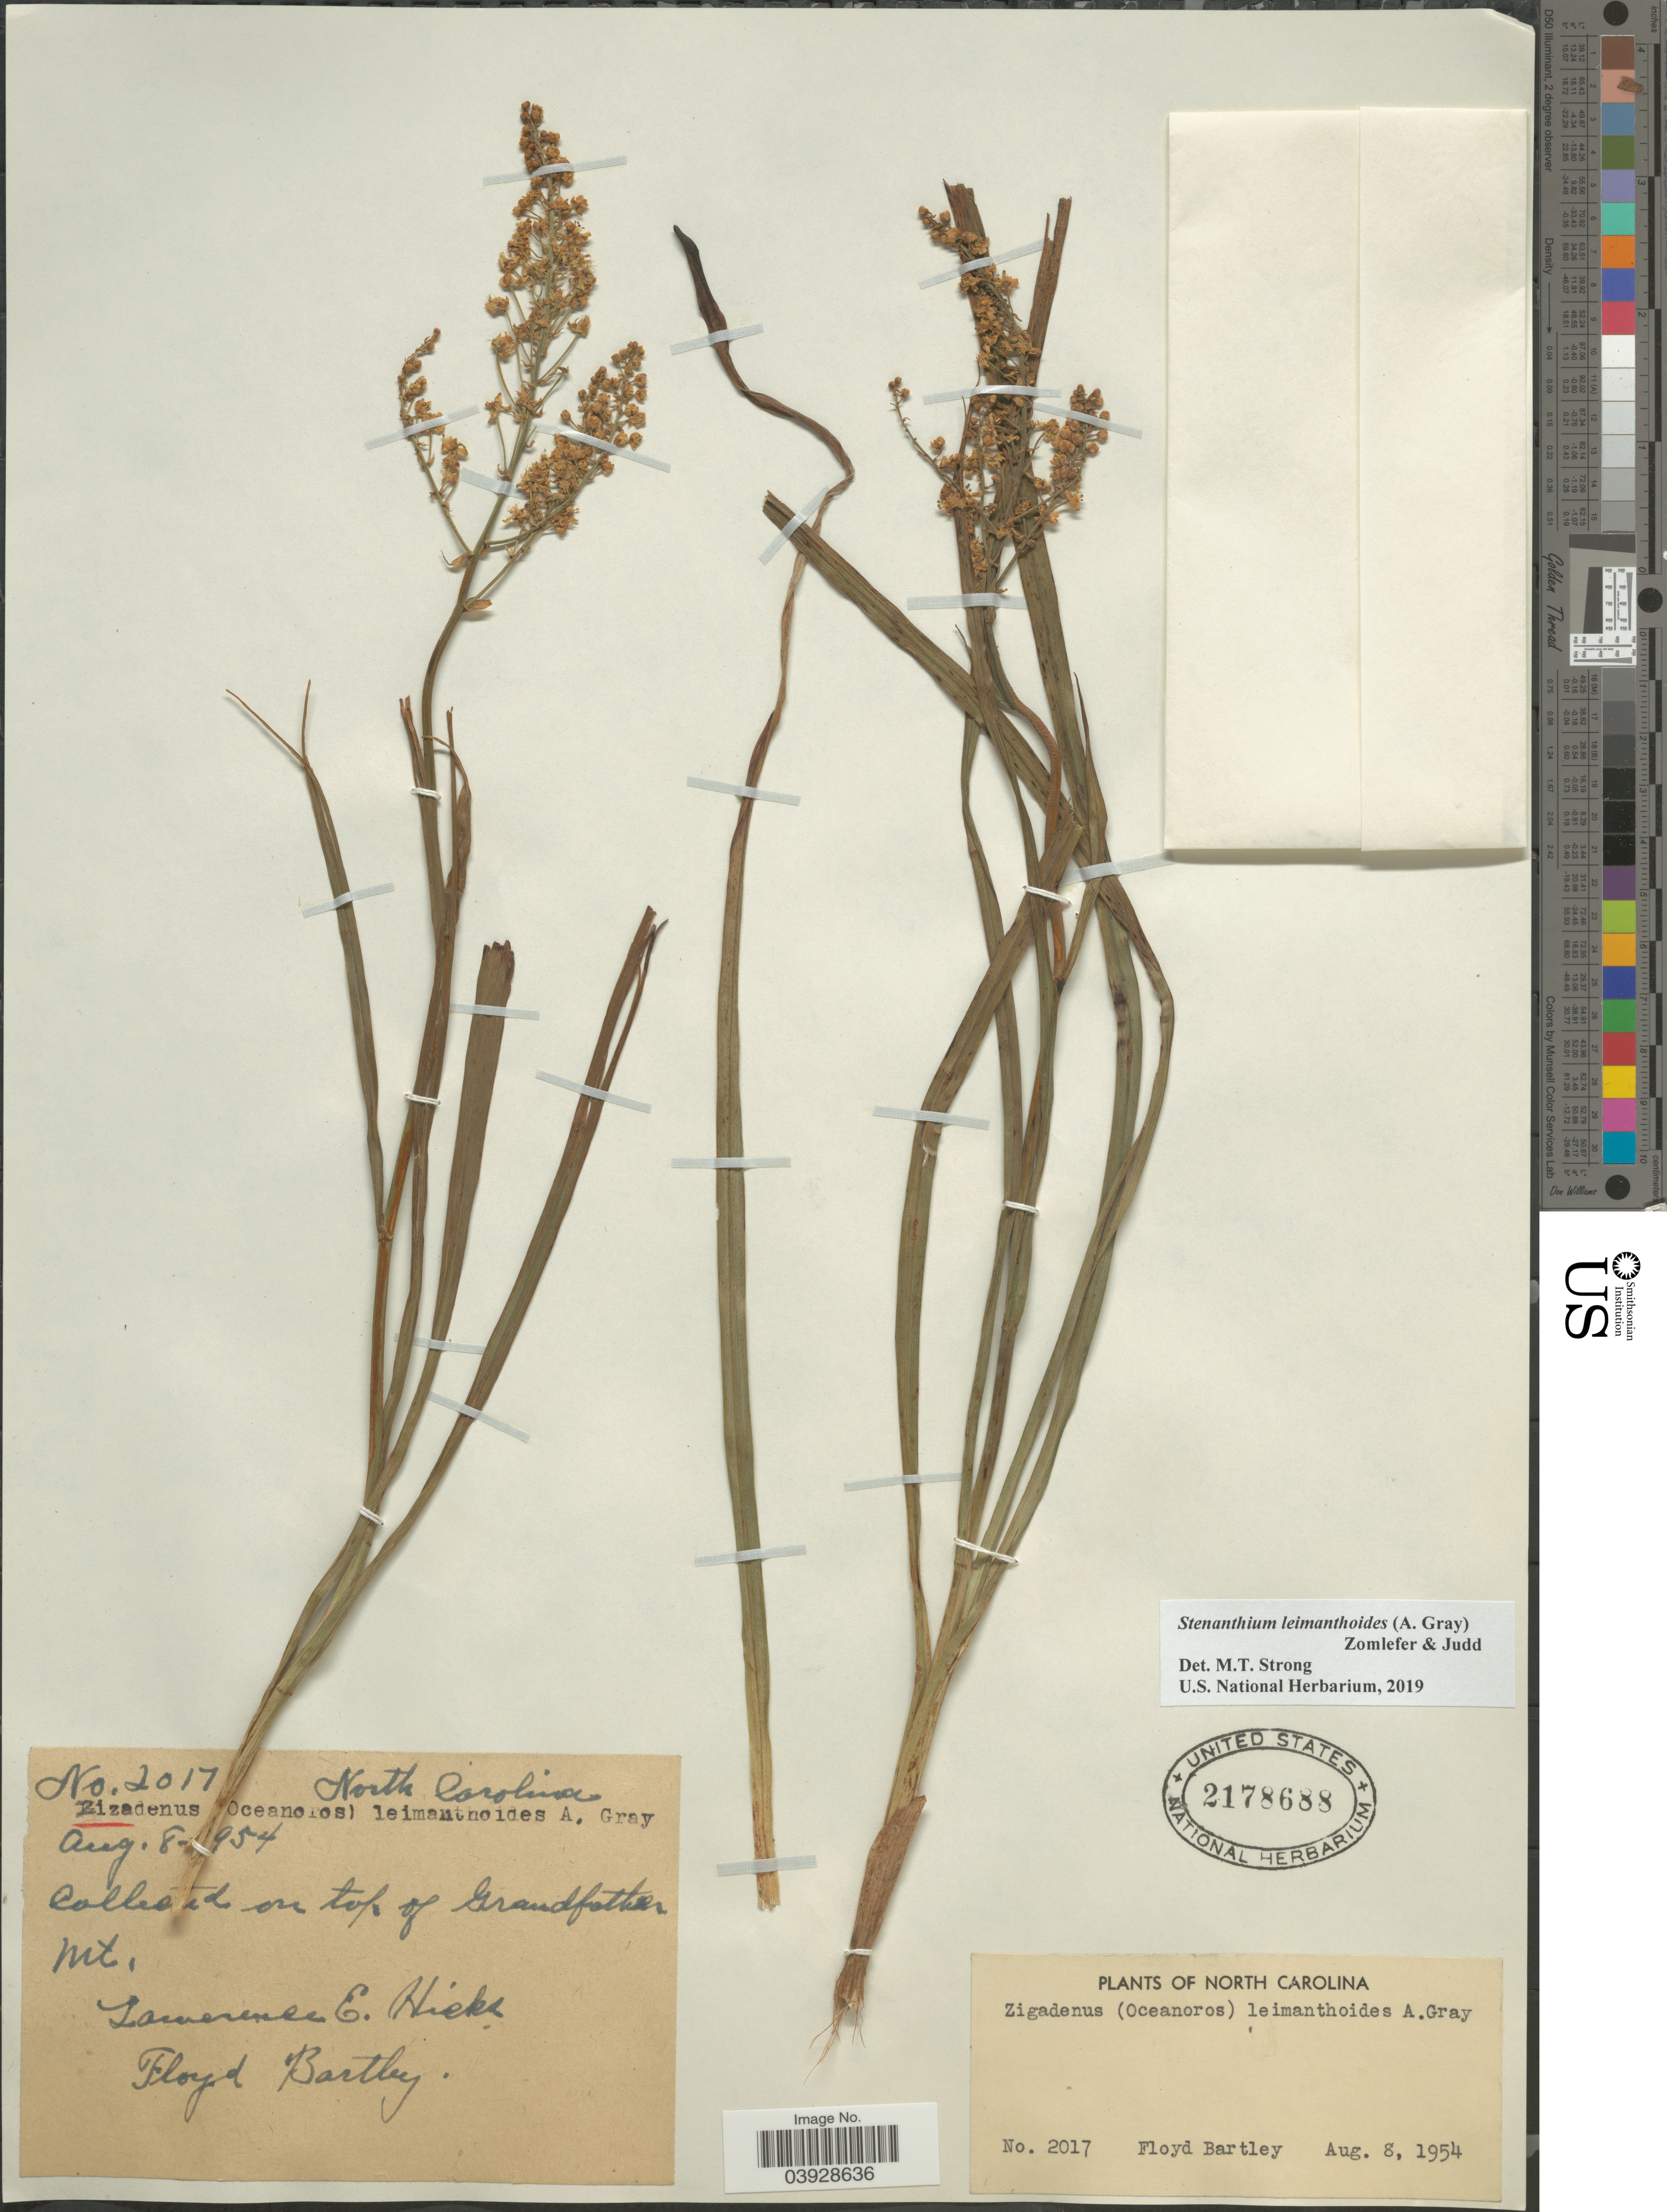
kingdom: Plantae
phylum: Tracheophyta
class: Liliopsida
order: Liliales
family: Melanthiaceae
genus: Stenanthium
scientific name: Stenanthium leimanthoides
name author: (A. Gray) Zomlefer & Judd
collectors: F. Bartley & L. E. Hicks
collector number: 2017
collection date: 1954-08-08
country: United States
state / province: North Carolina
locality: On top of Grandfather Mt.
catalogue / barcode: US 2178688